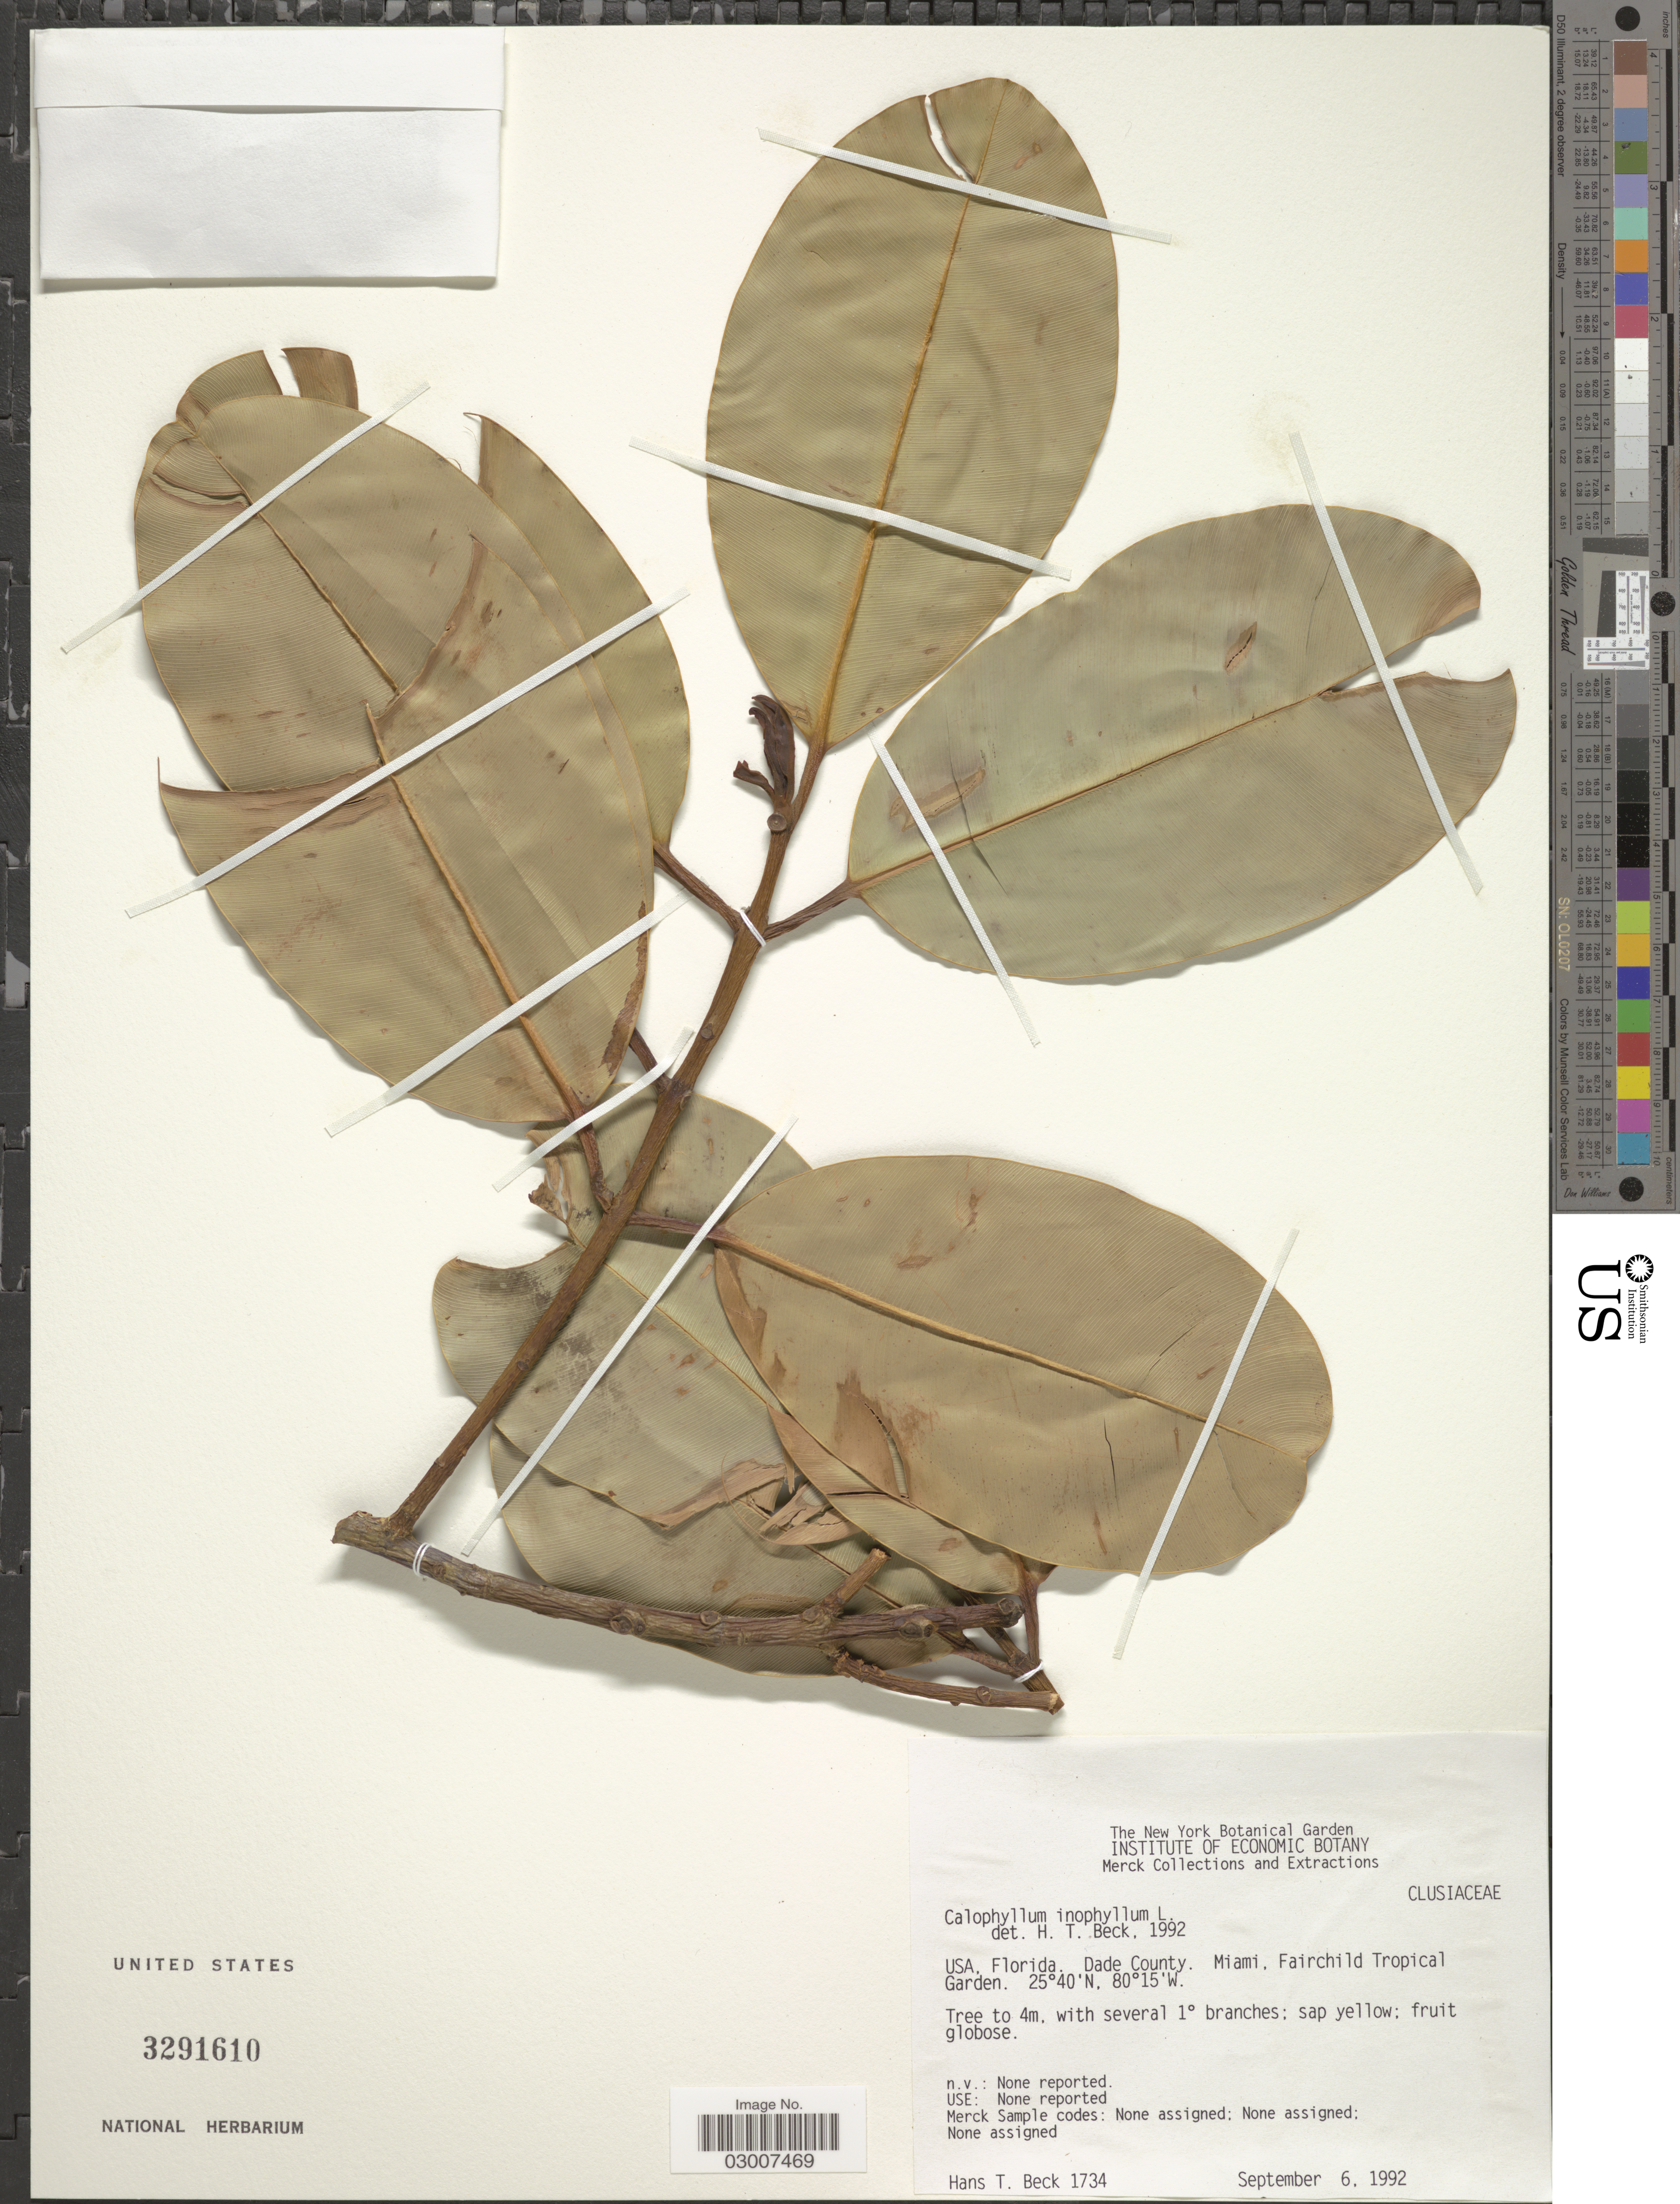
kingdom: Plantae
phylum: Tracheophyta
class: Magnoliopsida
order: Malpighiales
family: Calophyllaceae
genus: Calophyllum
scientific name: Calophyllum inophyllum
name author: L.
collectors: H. T. Beck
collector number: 1734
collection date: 1992-09-06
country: United States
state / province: Florida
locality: Dade County. Miami, Fairchild Tropical Garden.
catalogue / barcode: US 3291610